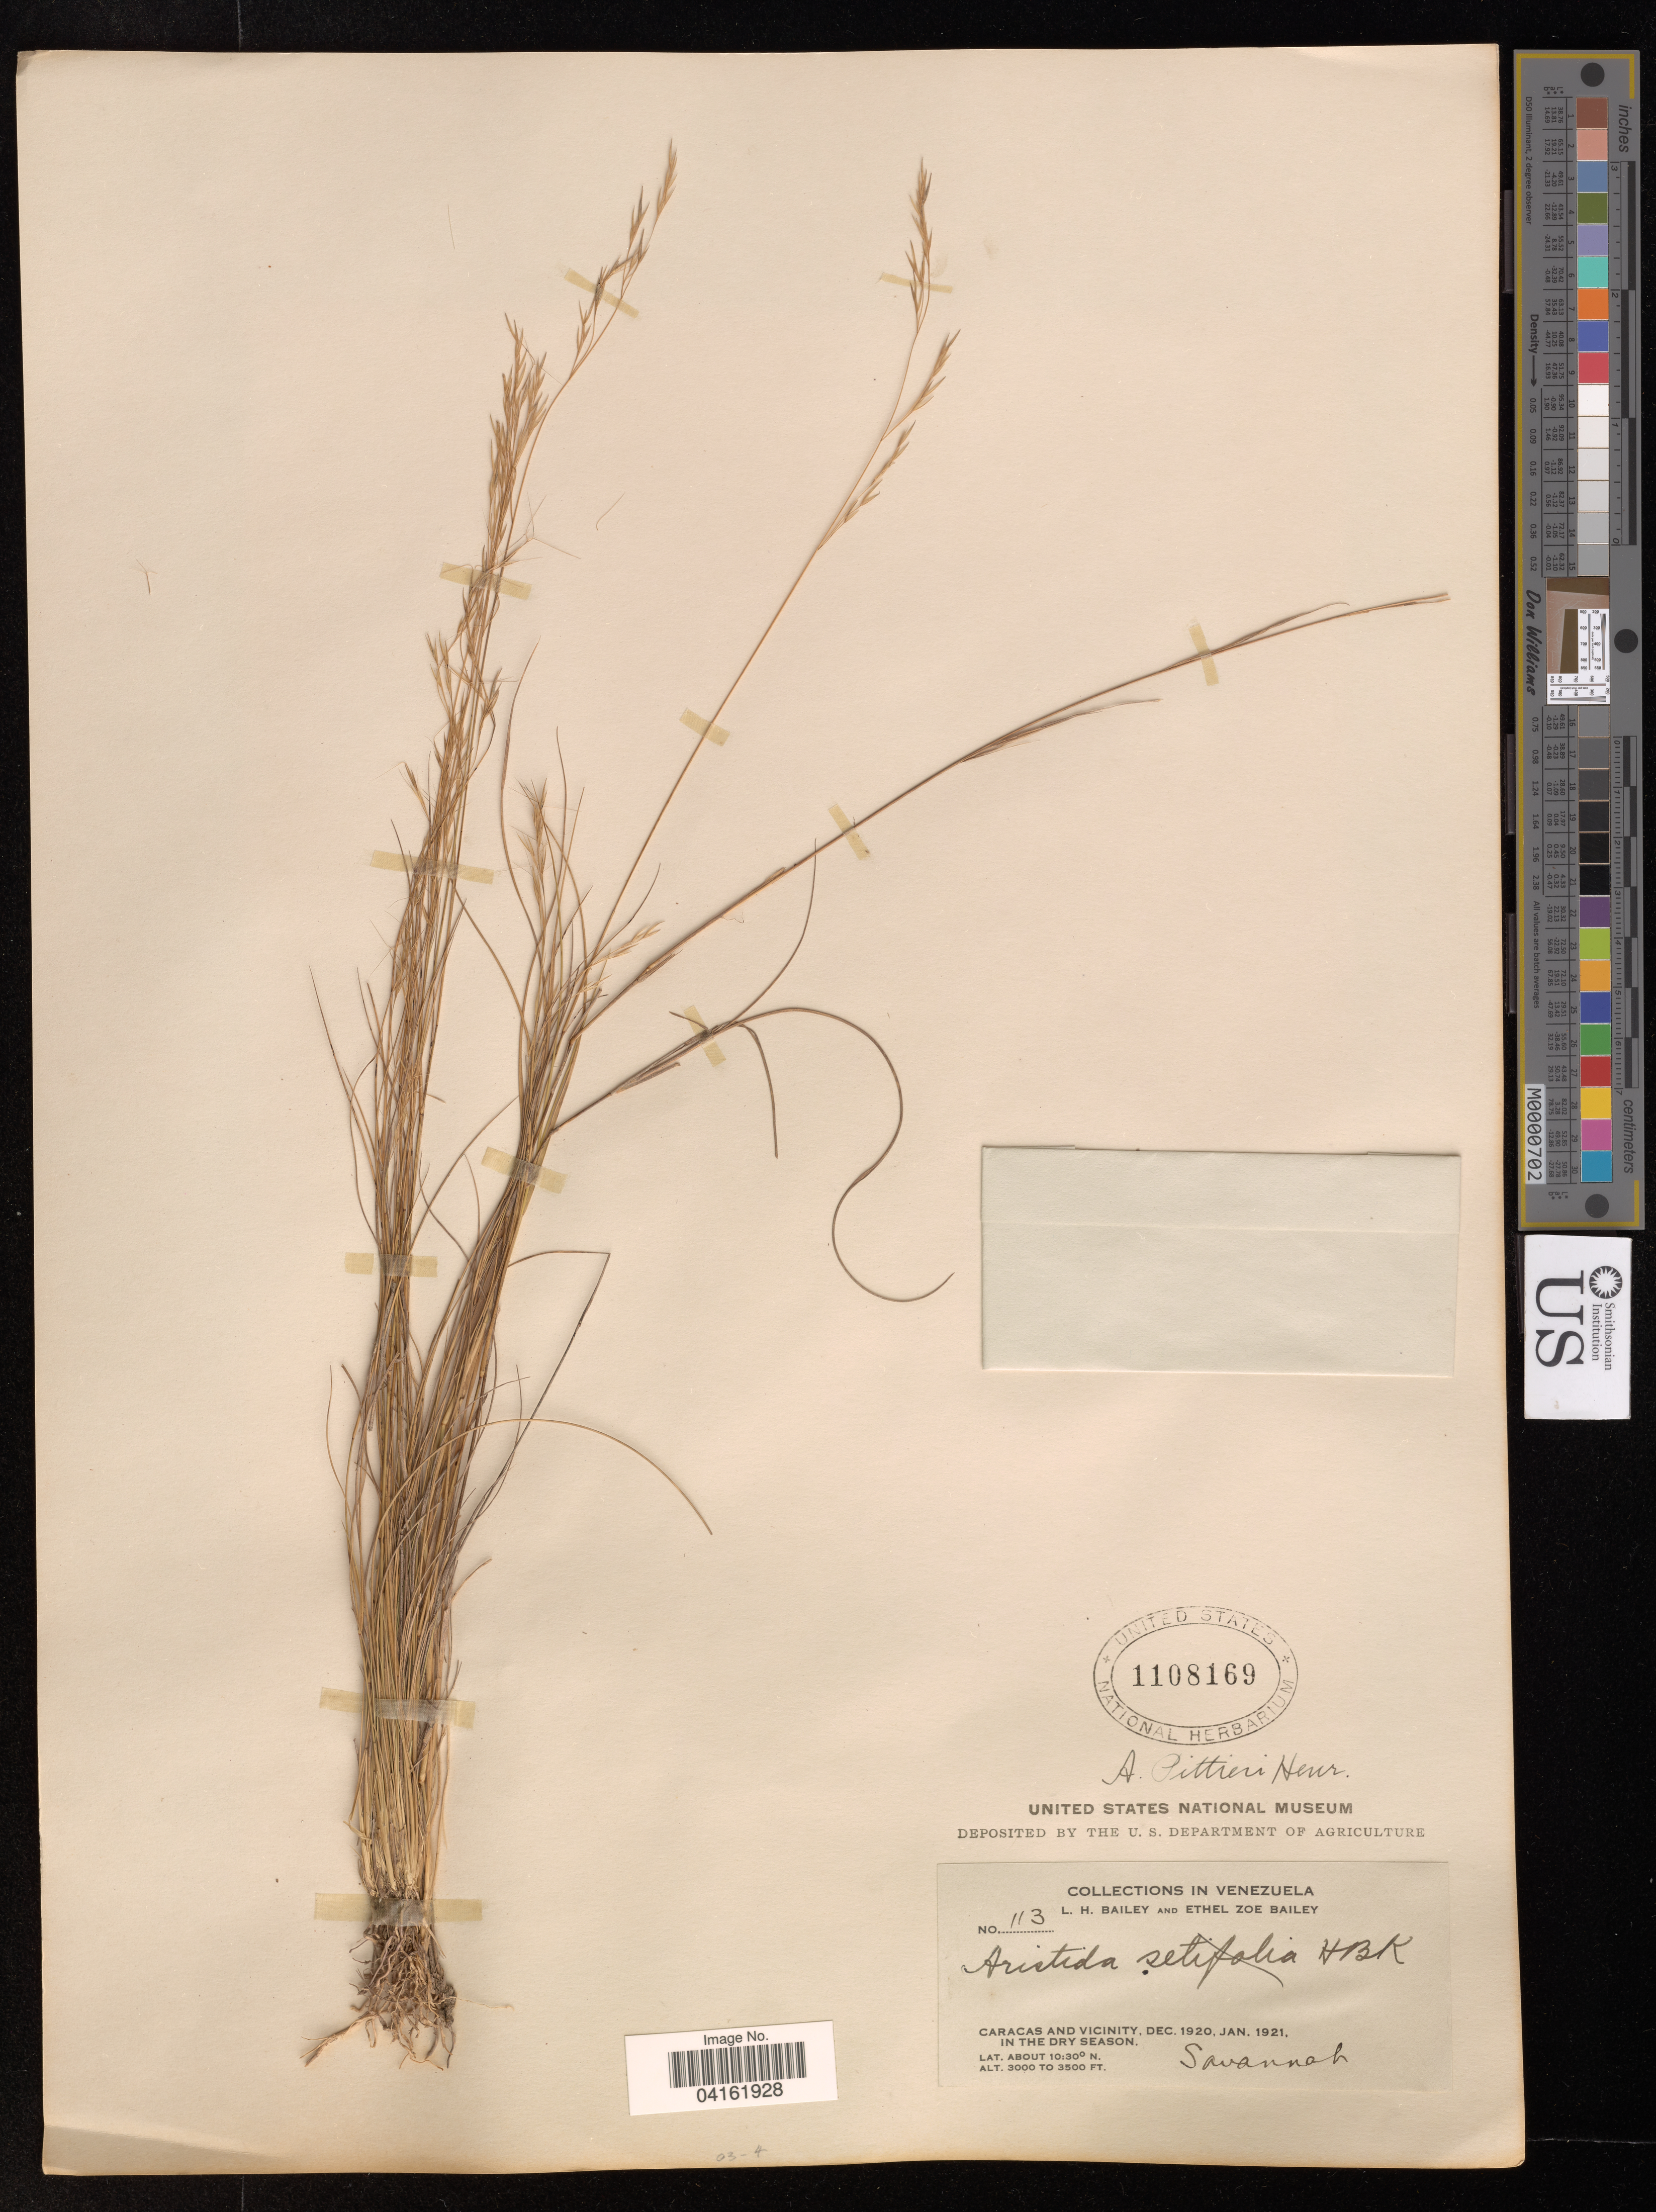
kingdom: Plantae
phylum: Tracheophyta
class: Liliopsida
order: Poales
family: Poaceae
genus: Aristida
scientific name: Aristida setifolia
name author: Kunth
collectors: L. H. Bailey & E. Z. Bailey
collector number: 113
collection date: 1920-12/1921-01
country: Venezuela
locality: Caracas and vicinity. In the dry season. Savannah.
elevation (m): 914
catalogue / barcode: US 1108169